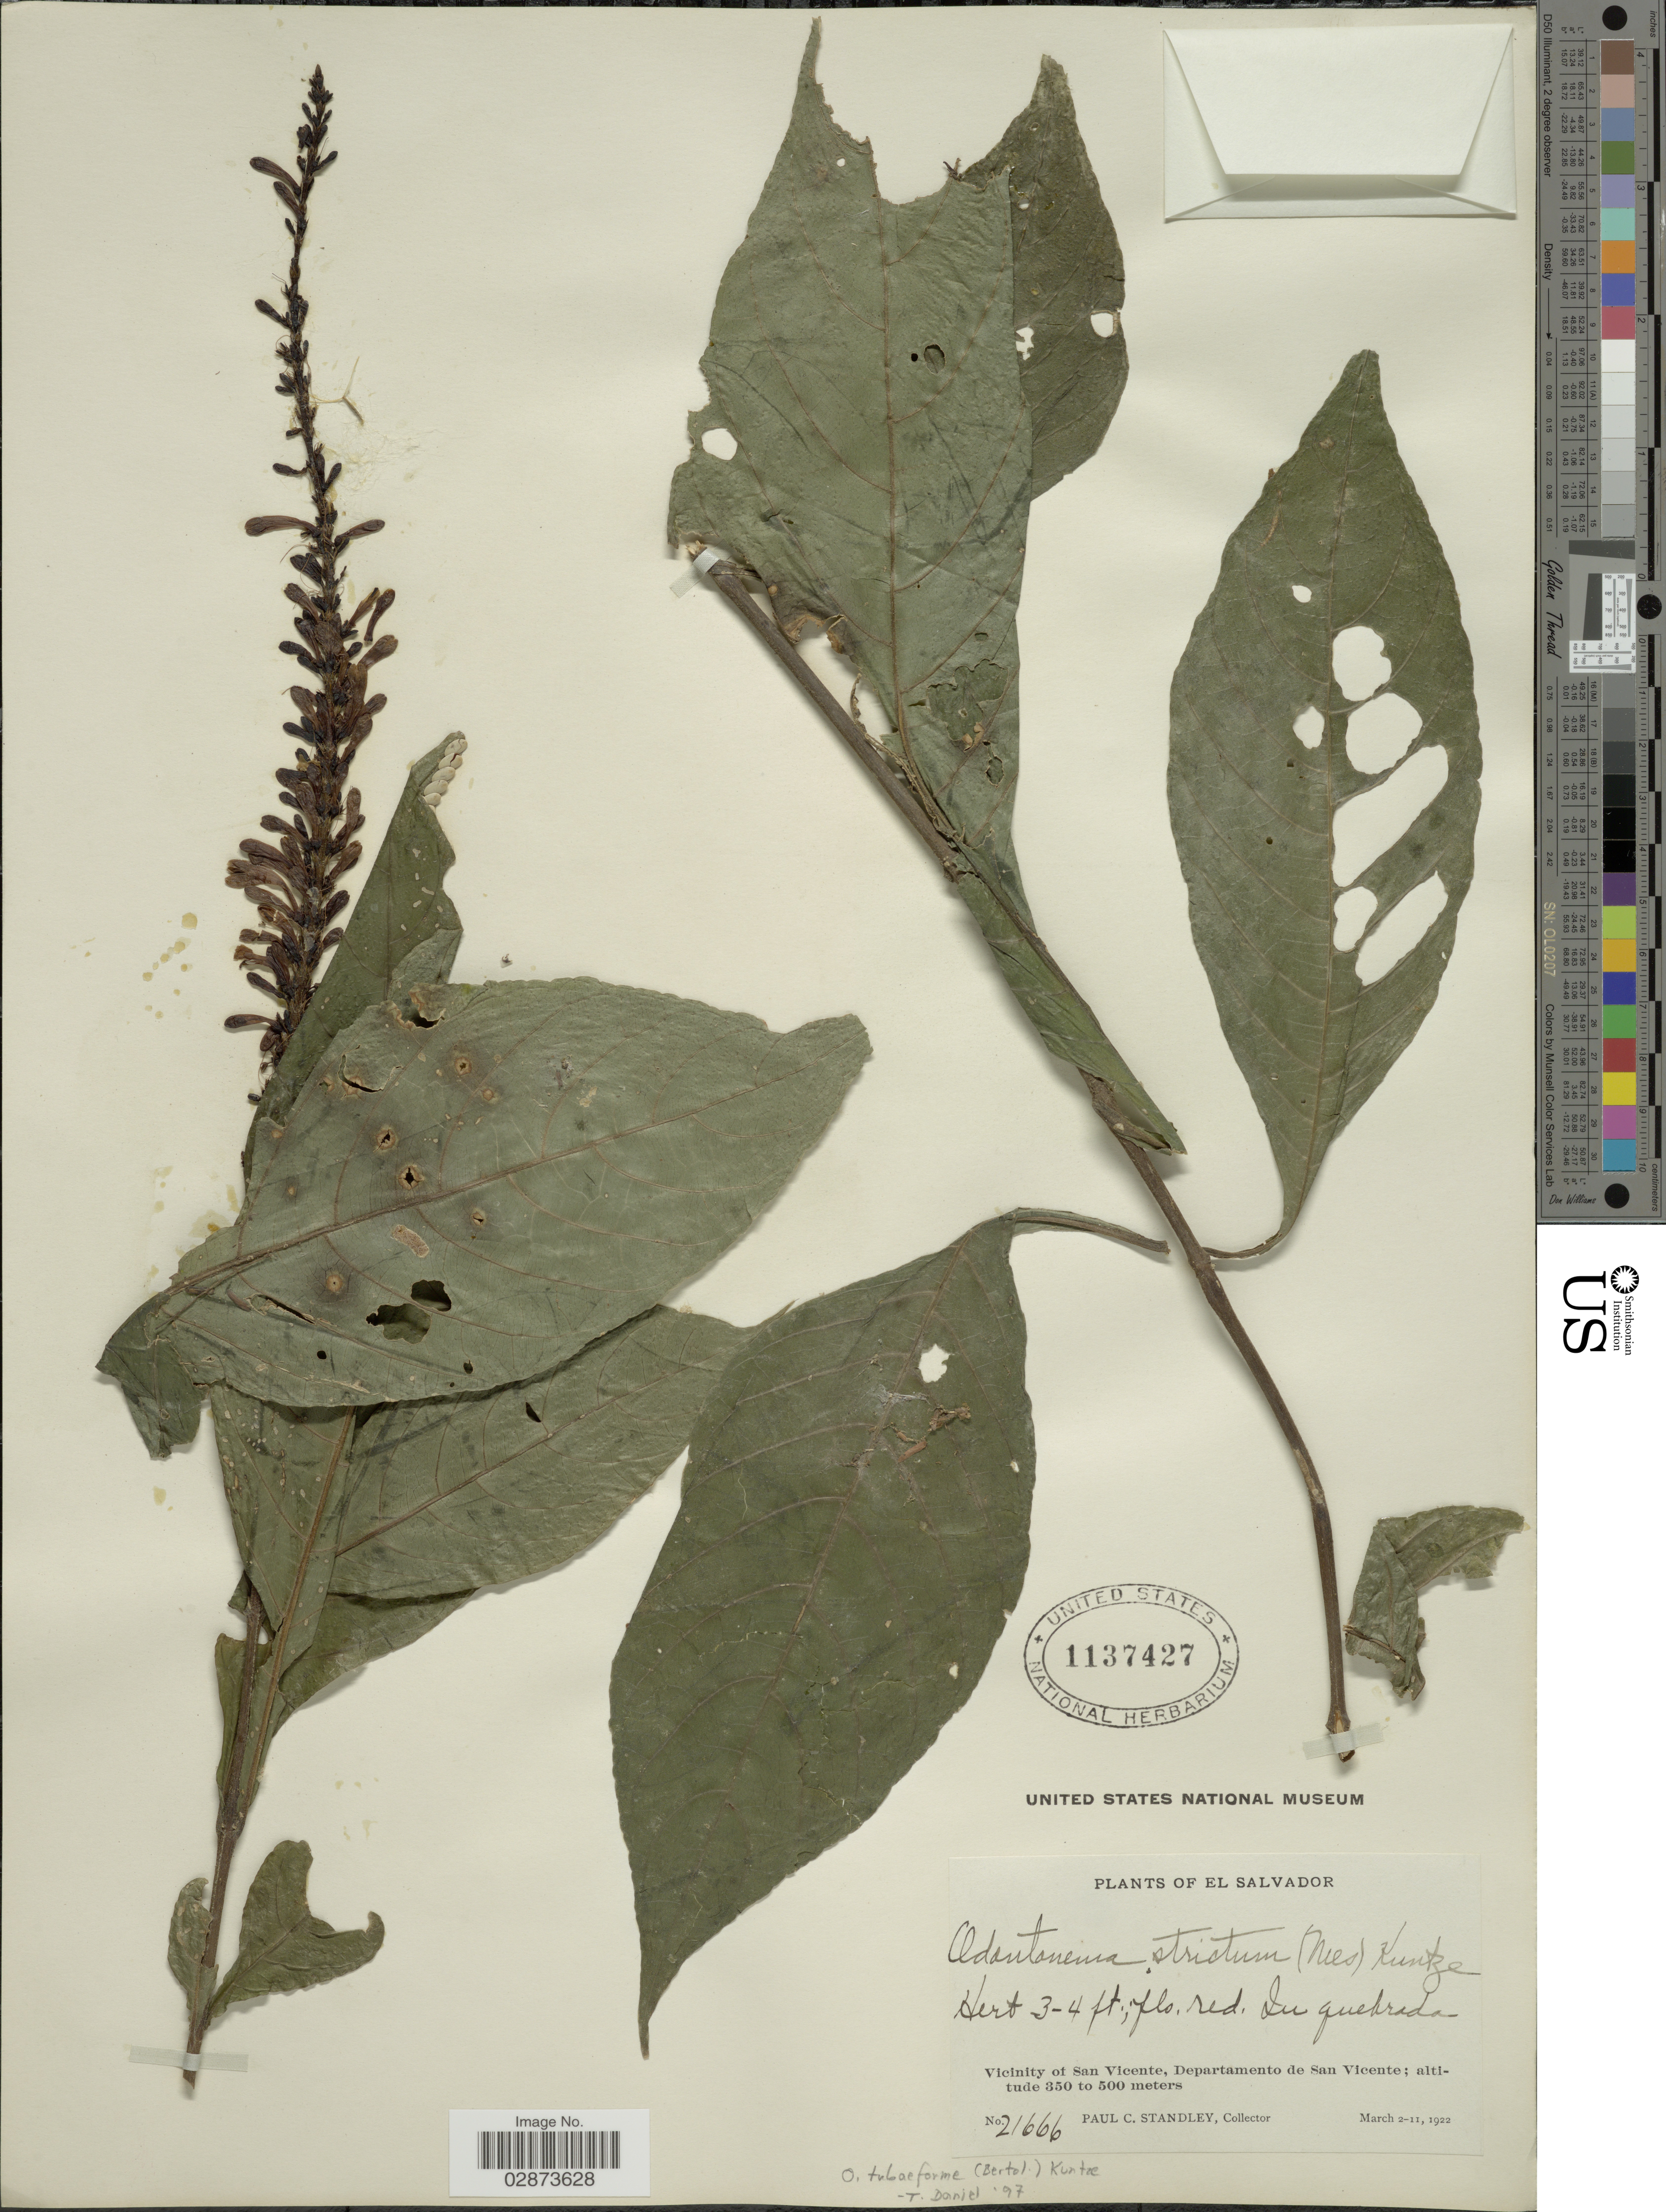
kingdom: Plantae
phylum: Tracheophyta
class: Magnoliopsida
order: Lamiales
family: Acanthaceae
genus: Odontonema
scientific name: Odontonema tubaeforme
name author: (Bertol.) Kuntze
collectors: P. C. Standley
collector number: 21666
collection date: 1922-03-02/1922-03-11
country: El Salvador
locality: Vicinity of San Vicente, Departamento de San Vicente.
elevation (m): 350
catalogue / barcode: US 1137427